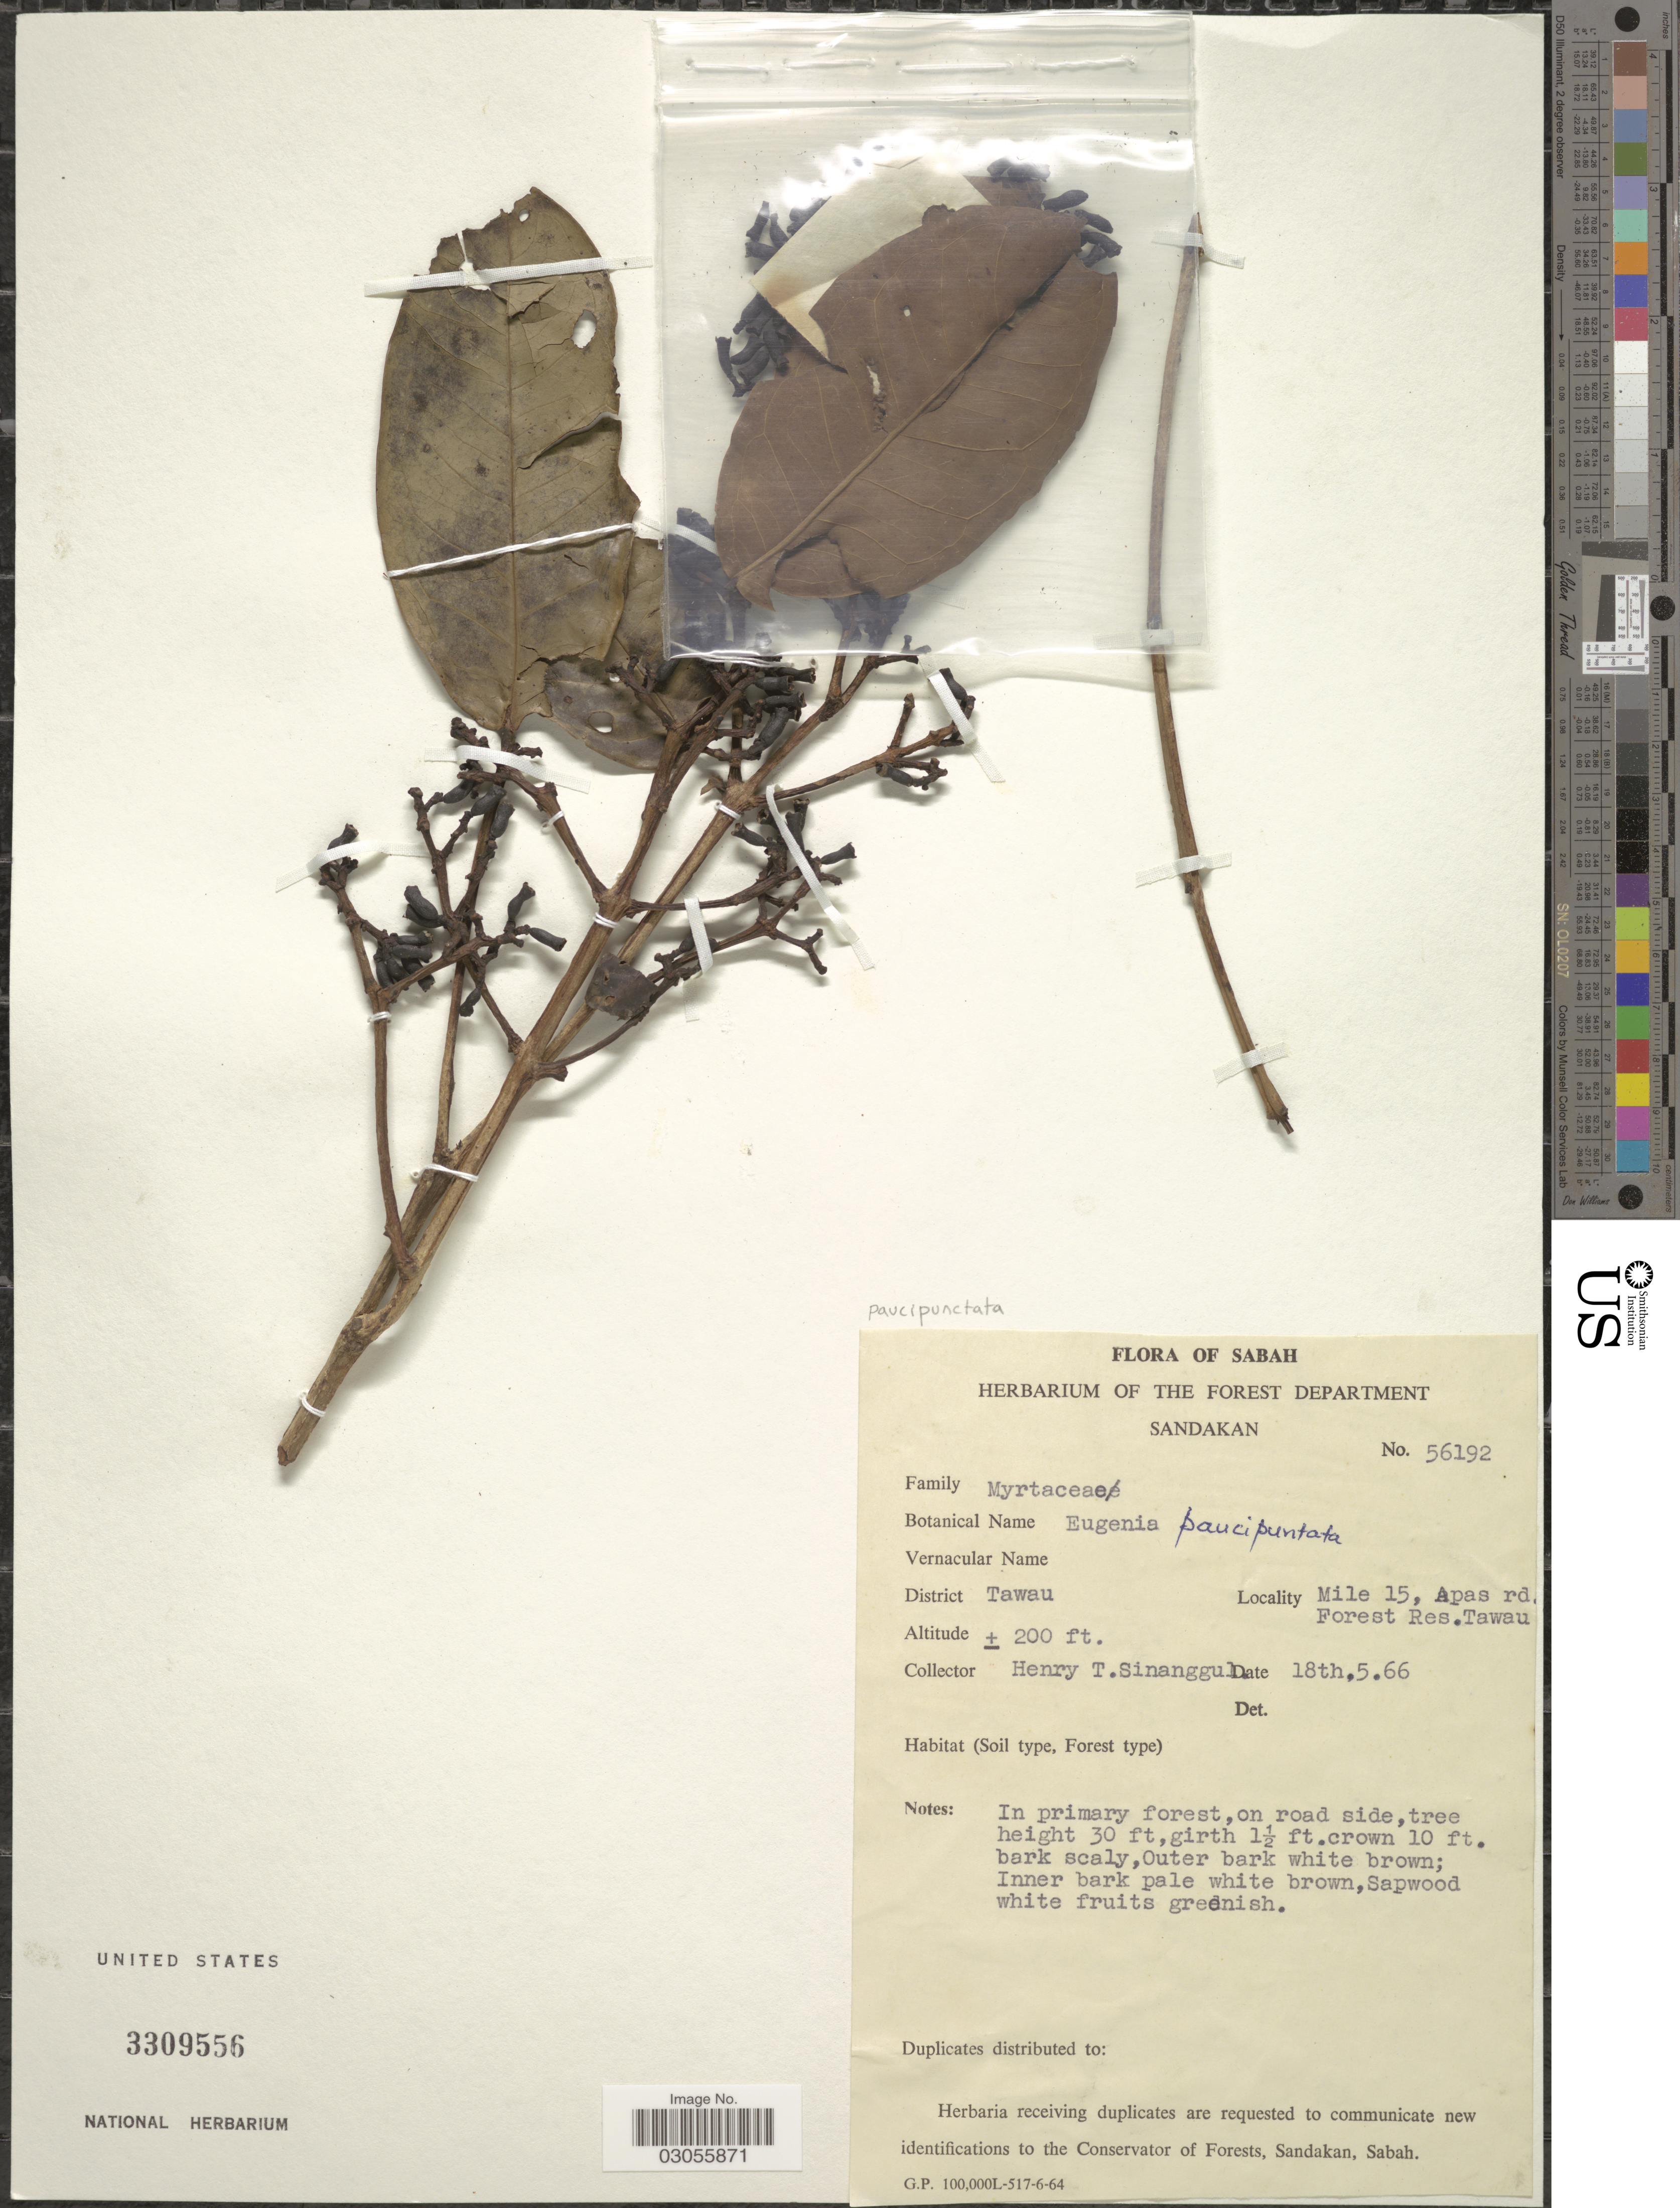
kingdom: Plantae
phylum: Tracheophyta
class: Magnoliopsida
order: Myrtales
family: Myrtaceae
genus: Syzygium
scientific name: Syzygium paucipunctatum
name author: (Koord. & Valeton) Merr. & L.M. Perry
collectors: H. Sinanggul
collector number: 56192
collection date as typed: Transcribed d/m/y: 18/5/66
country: Malaysia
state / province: Sabah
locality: District Tawau. Mile 15, Apas rd. Forest Res. Tawau.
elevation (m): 61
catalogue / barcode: US 3309556